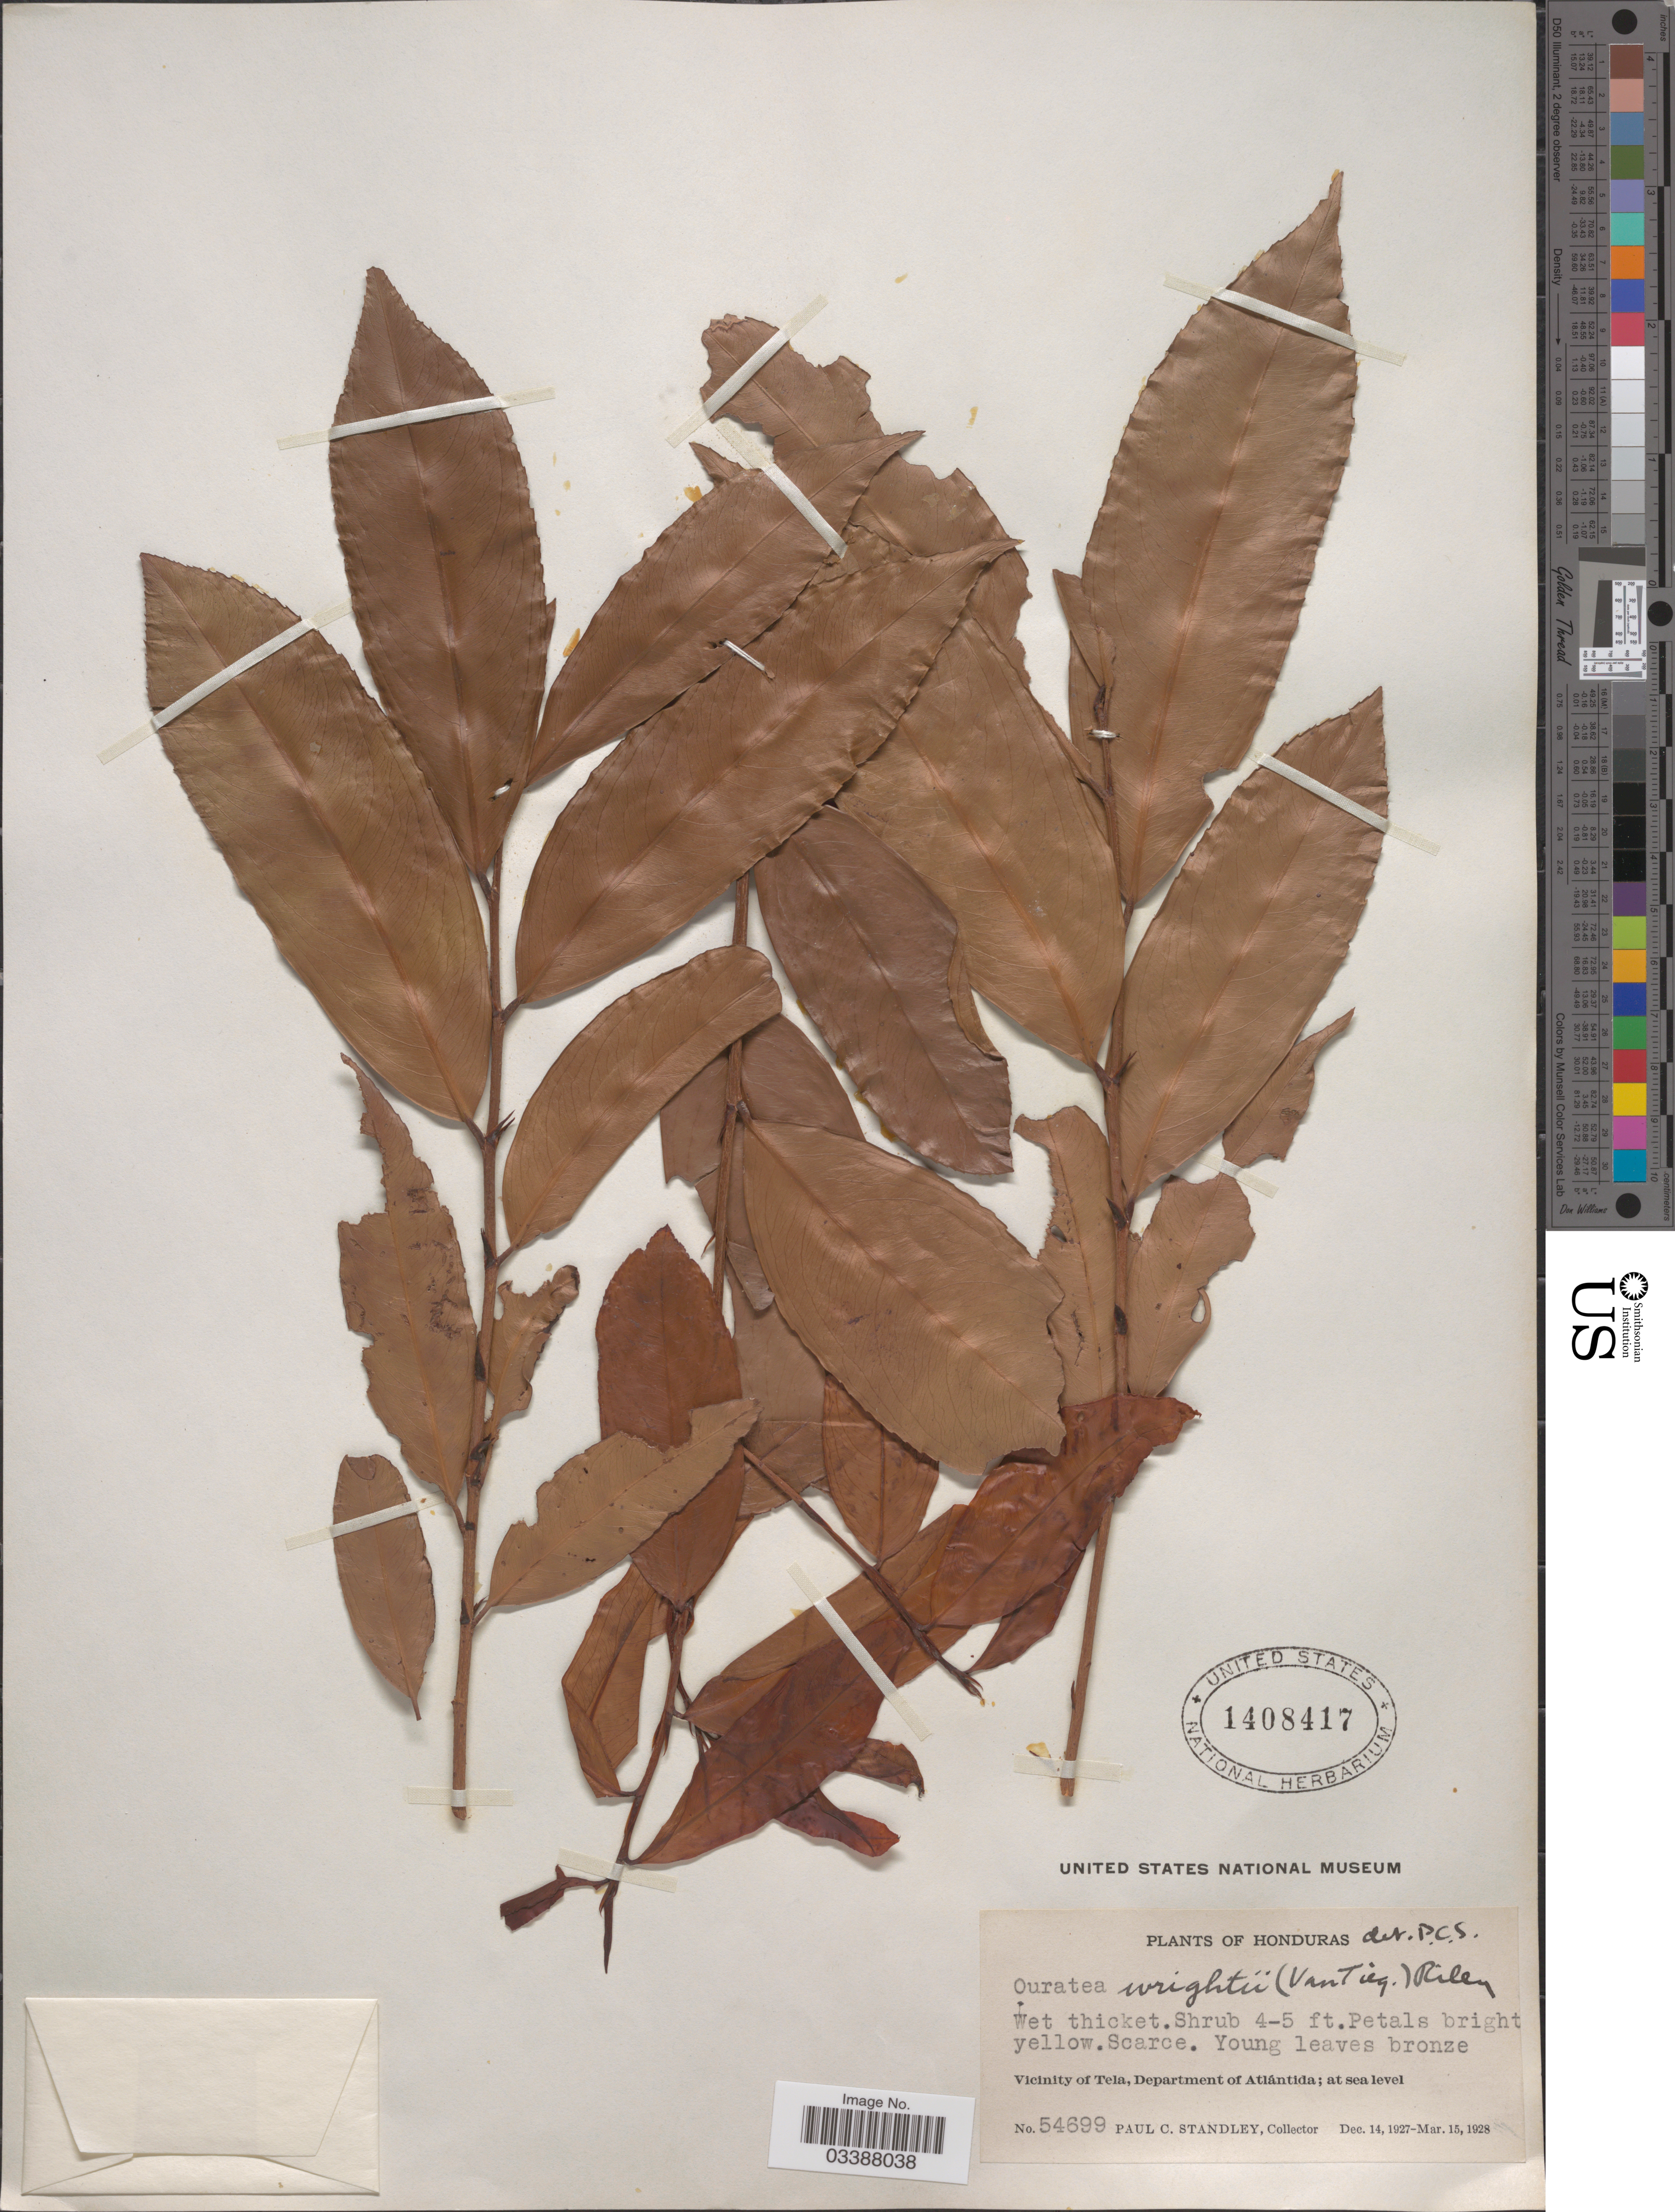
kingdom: Plantae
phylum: Tracheophyta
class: Magnoliopsida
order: Malpighiales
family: Ochnaceae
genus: Ouratea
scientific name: Ouratea lucens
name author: (Kunth) Engl.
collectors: P. C. Standley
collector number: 54699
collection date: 1927-12-14/1928-03-15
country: Honduras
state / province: Atlántida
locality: Vicinity of Tela, Department of Atlántida.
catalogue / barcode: US 1408417